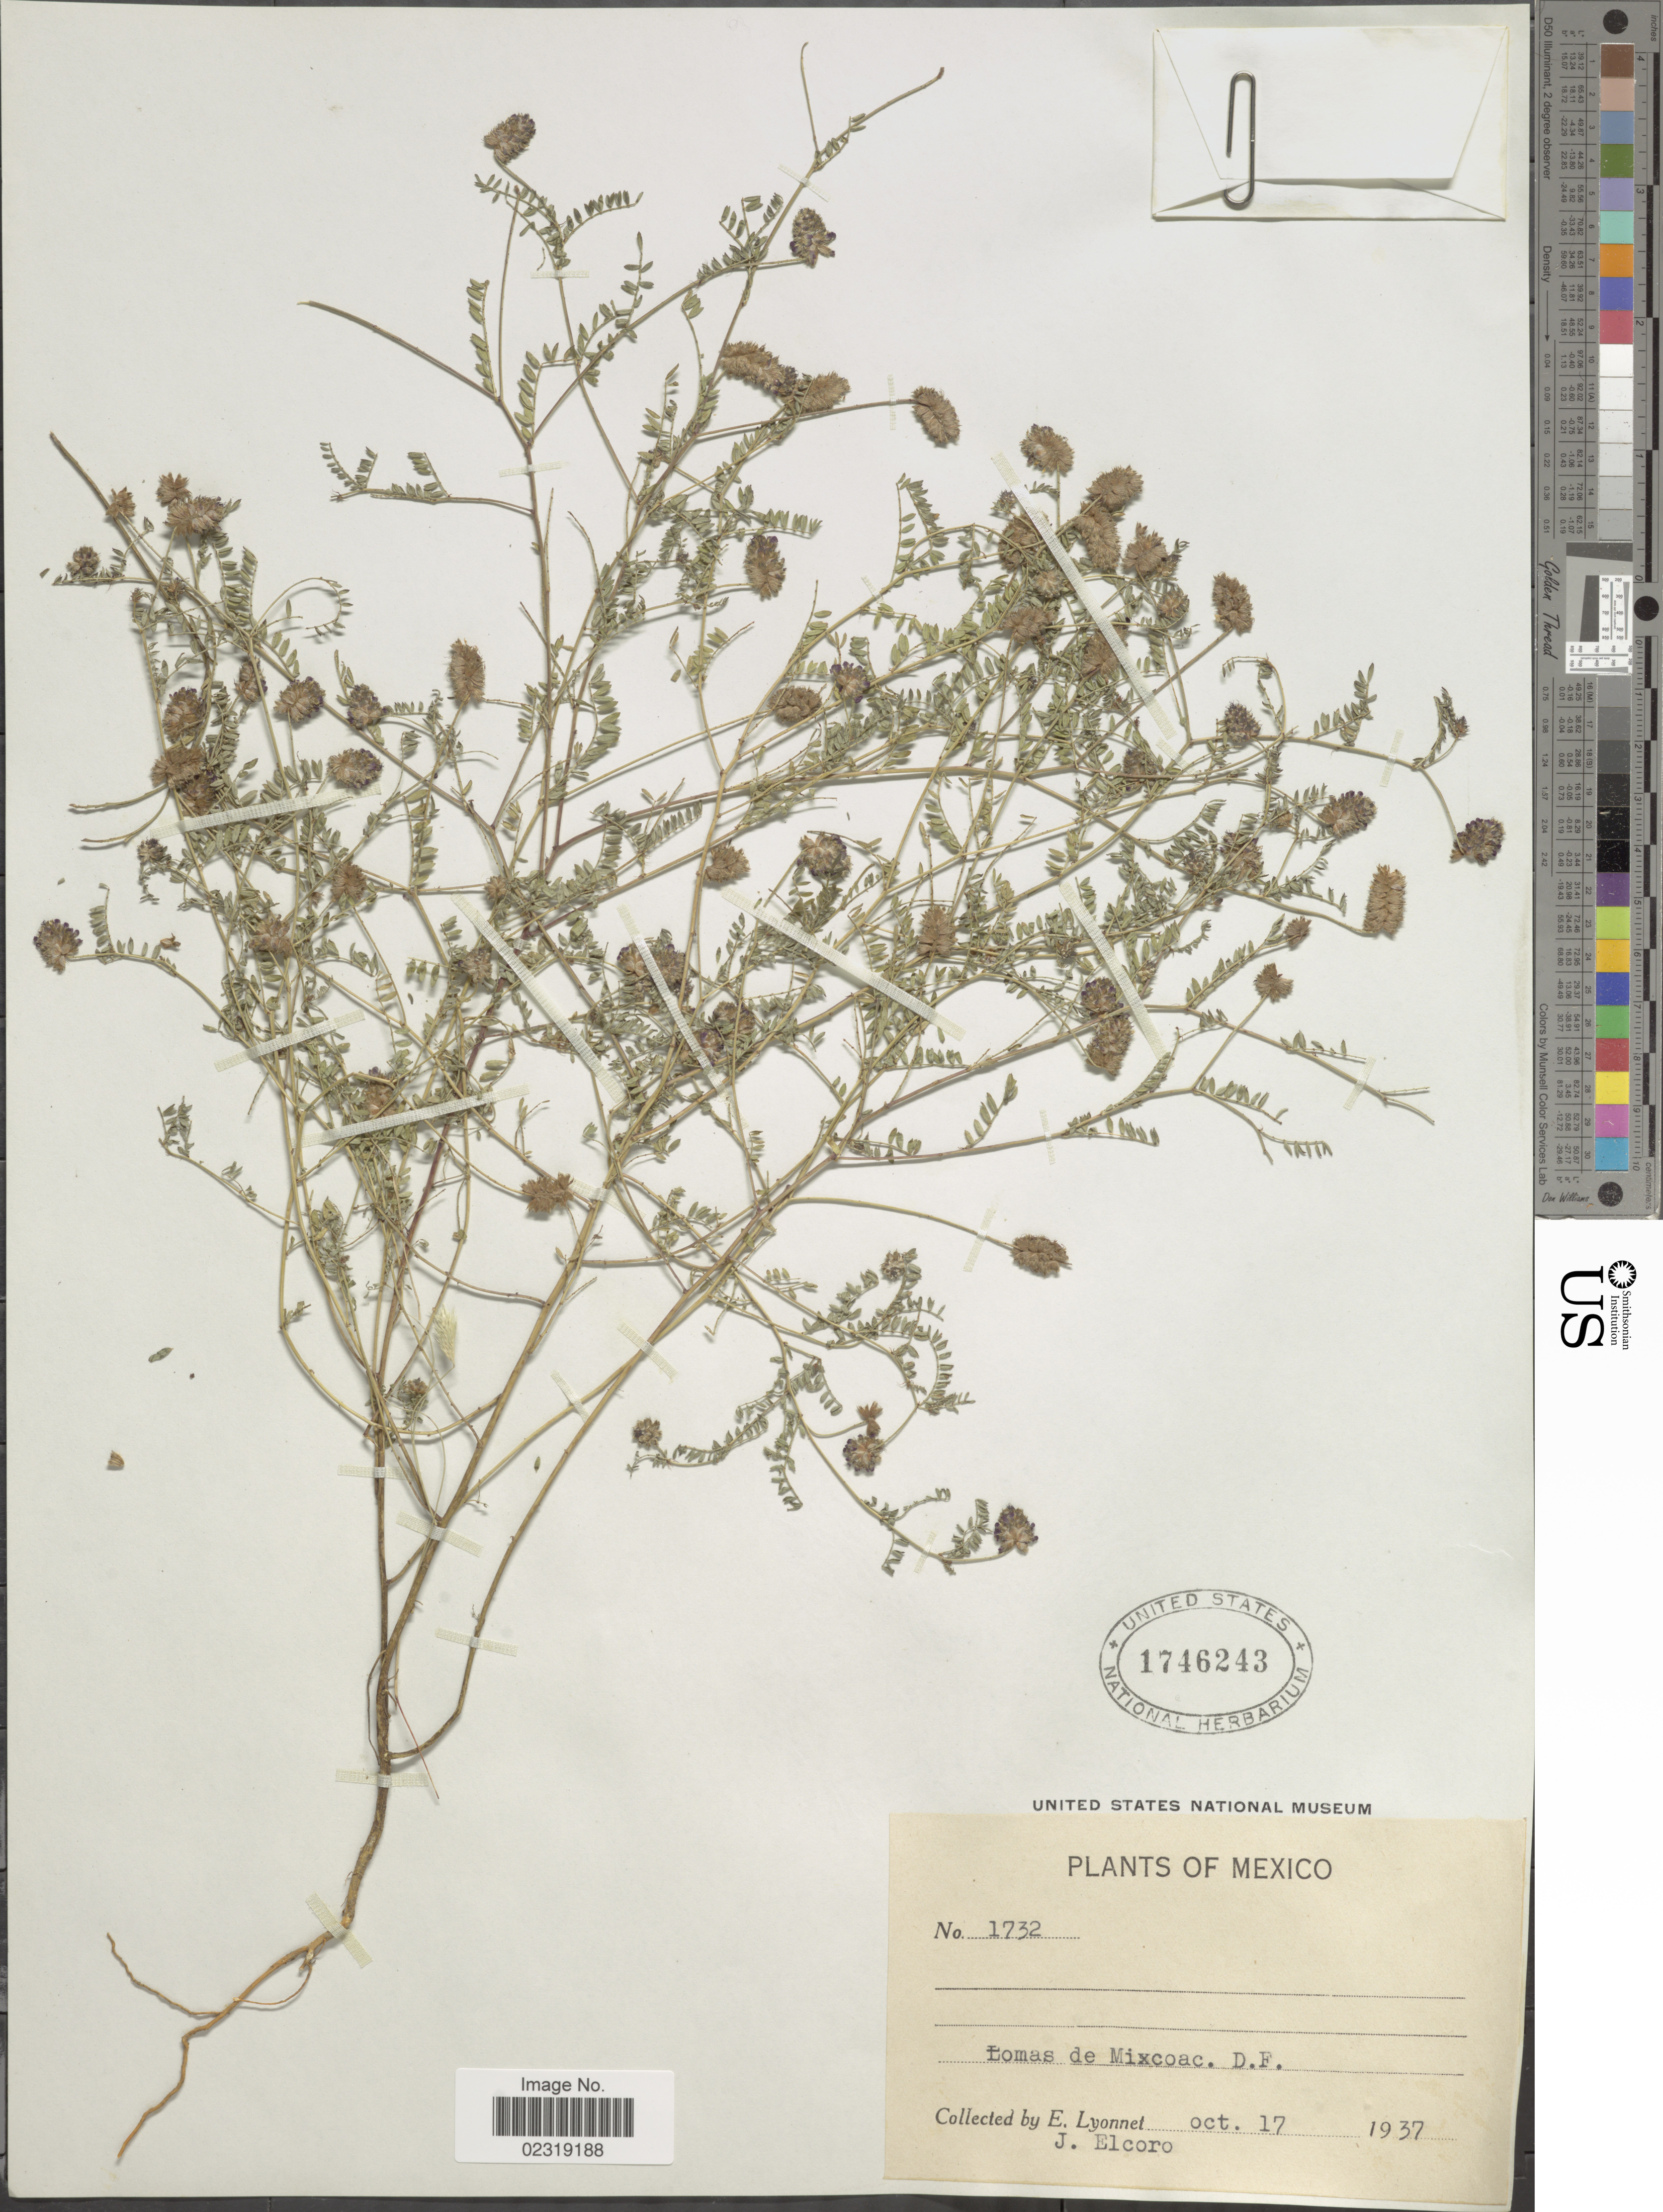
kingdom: Plantae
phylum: Tracheophyta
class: Magnoliopsida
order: Fabales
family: Fabaceae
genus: Dalea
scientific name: Dalea foliolosa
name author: (Aiton) Barneby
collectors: E. Lyonnet & J. Elcoro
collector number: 1732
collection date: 1937-10-17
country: Mexico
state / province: Distrito Federal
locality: Lomas de Mixcoac. D.F.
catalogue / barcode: US 1746243